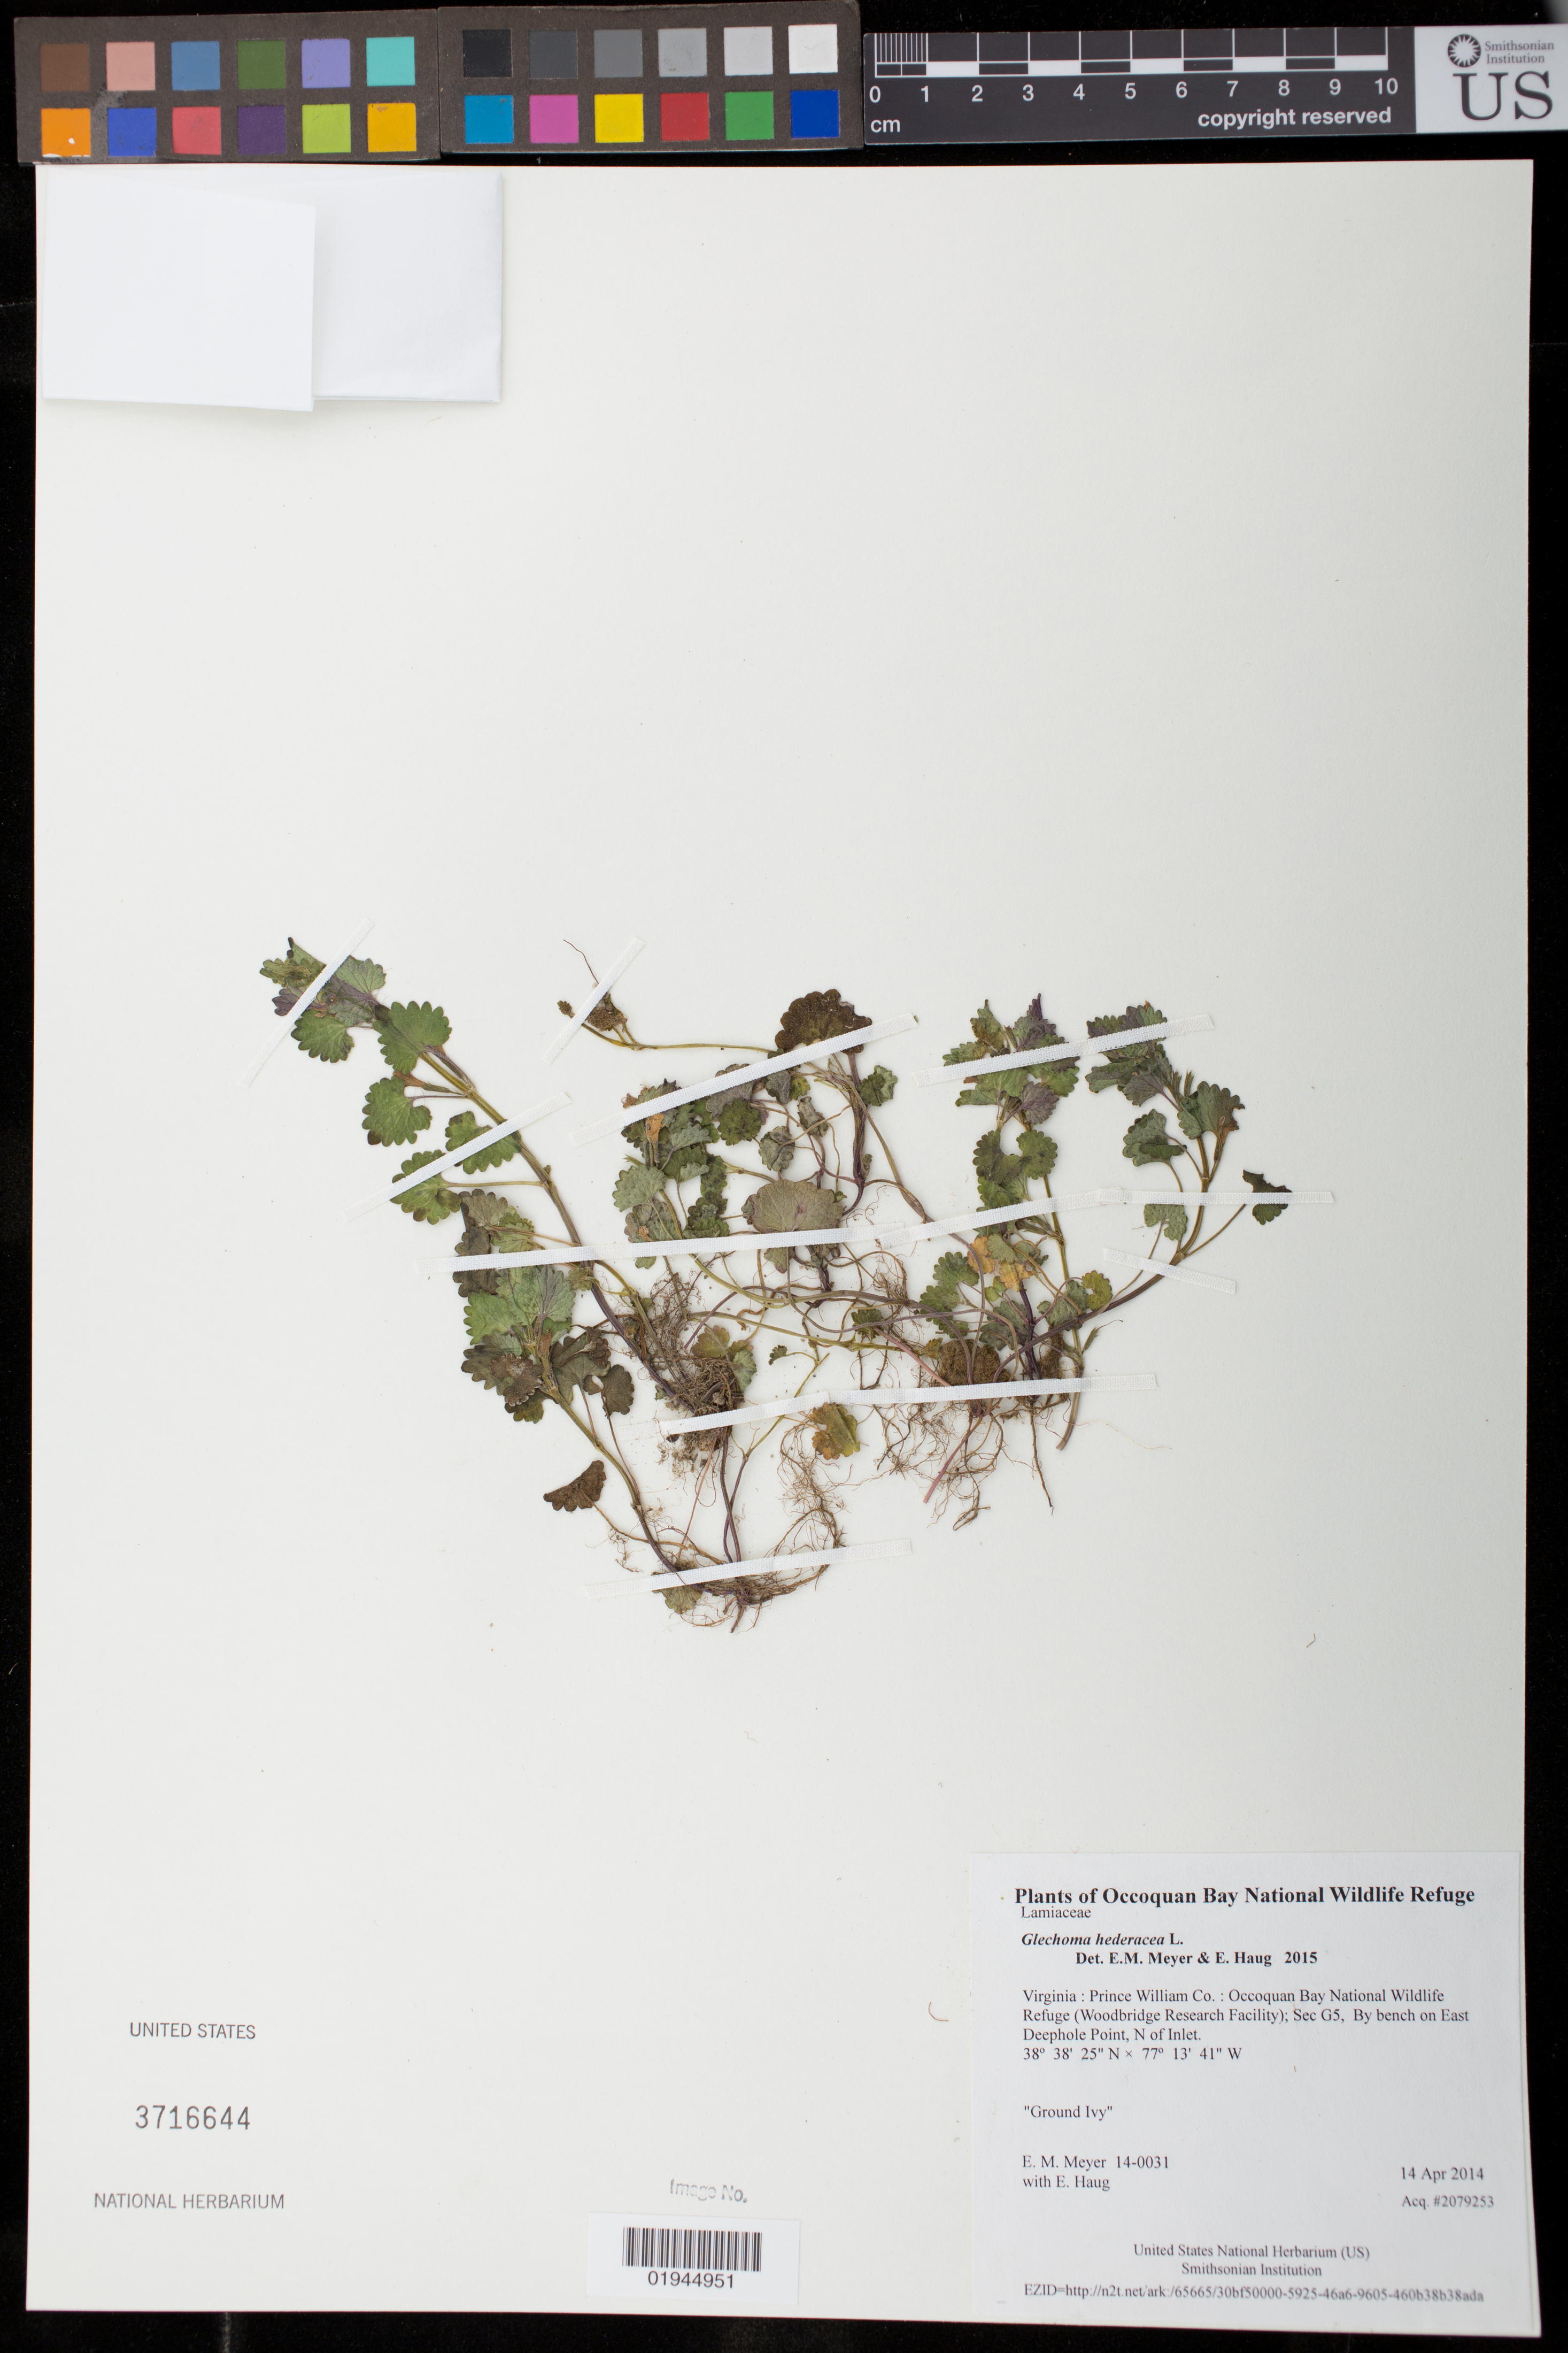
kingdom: Plantae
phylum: Tracheophyta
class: Magnoliopsida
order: Lamiales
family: Lamiaceae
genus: Glechoma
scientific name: Glechoma hederacea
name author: L.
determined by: Meyer, E. M.; Haug, E.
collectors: E. M. Meyer & E. Haug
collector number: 14-0031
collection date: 2014-04-14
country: United States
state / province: Virginia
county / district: Prince William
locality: Occoquan Bay National Wildlife Refuge (Woodbridge Research Facility); Sec G5, By bench on East Deephole Point, N of Inlet.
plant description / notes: Ground Ivy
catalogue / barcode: US 3716644